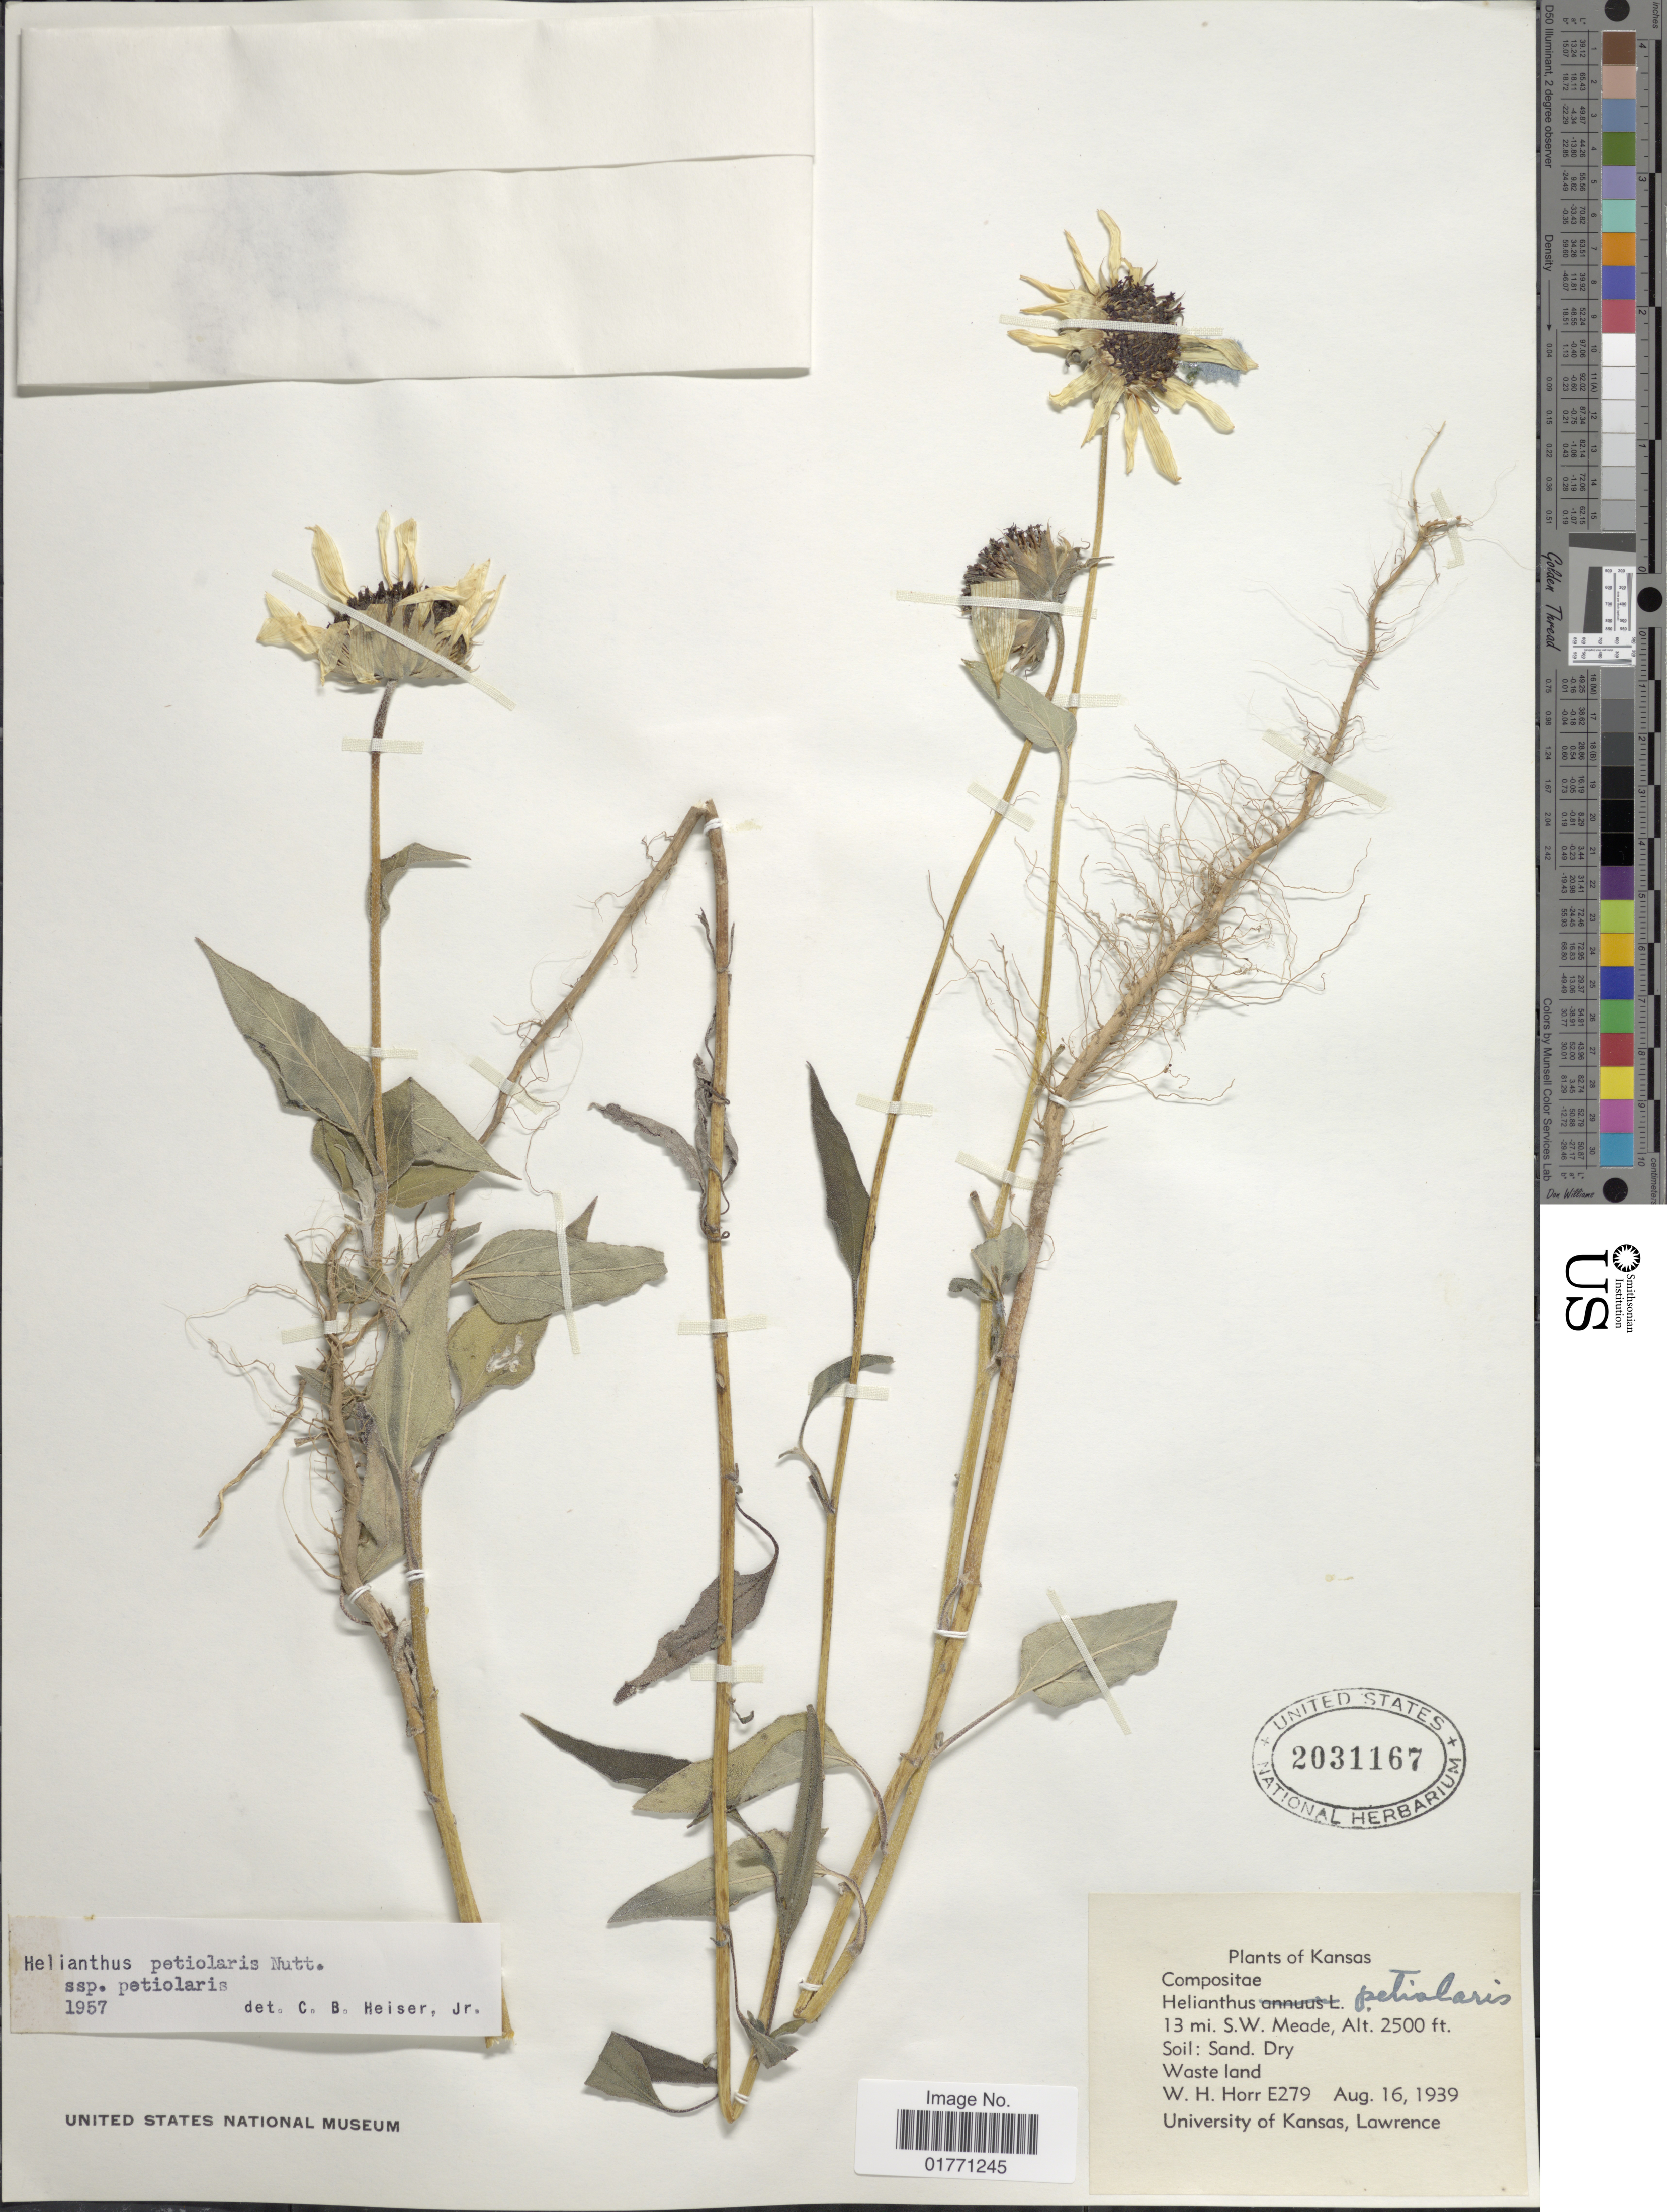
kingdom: Plantae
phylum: Tracheophyta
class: Magnoliopsida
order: Asterales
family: Asteraceae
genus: Helianthus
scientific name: Helianthus petiolaris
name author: Nutt.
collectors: W. H. Horr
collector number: E279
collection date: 1939-08-16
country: United States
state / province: Kansas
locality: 13 mi. S.W. Meade, waste land.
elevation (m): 762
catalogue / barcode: US 2031167